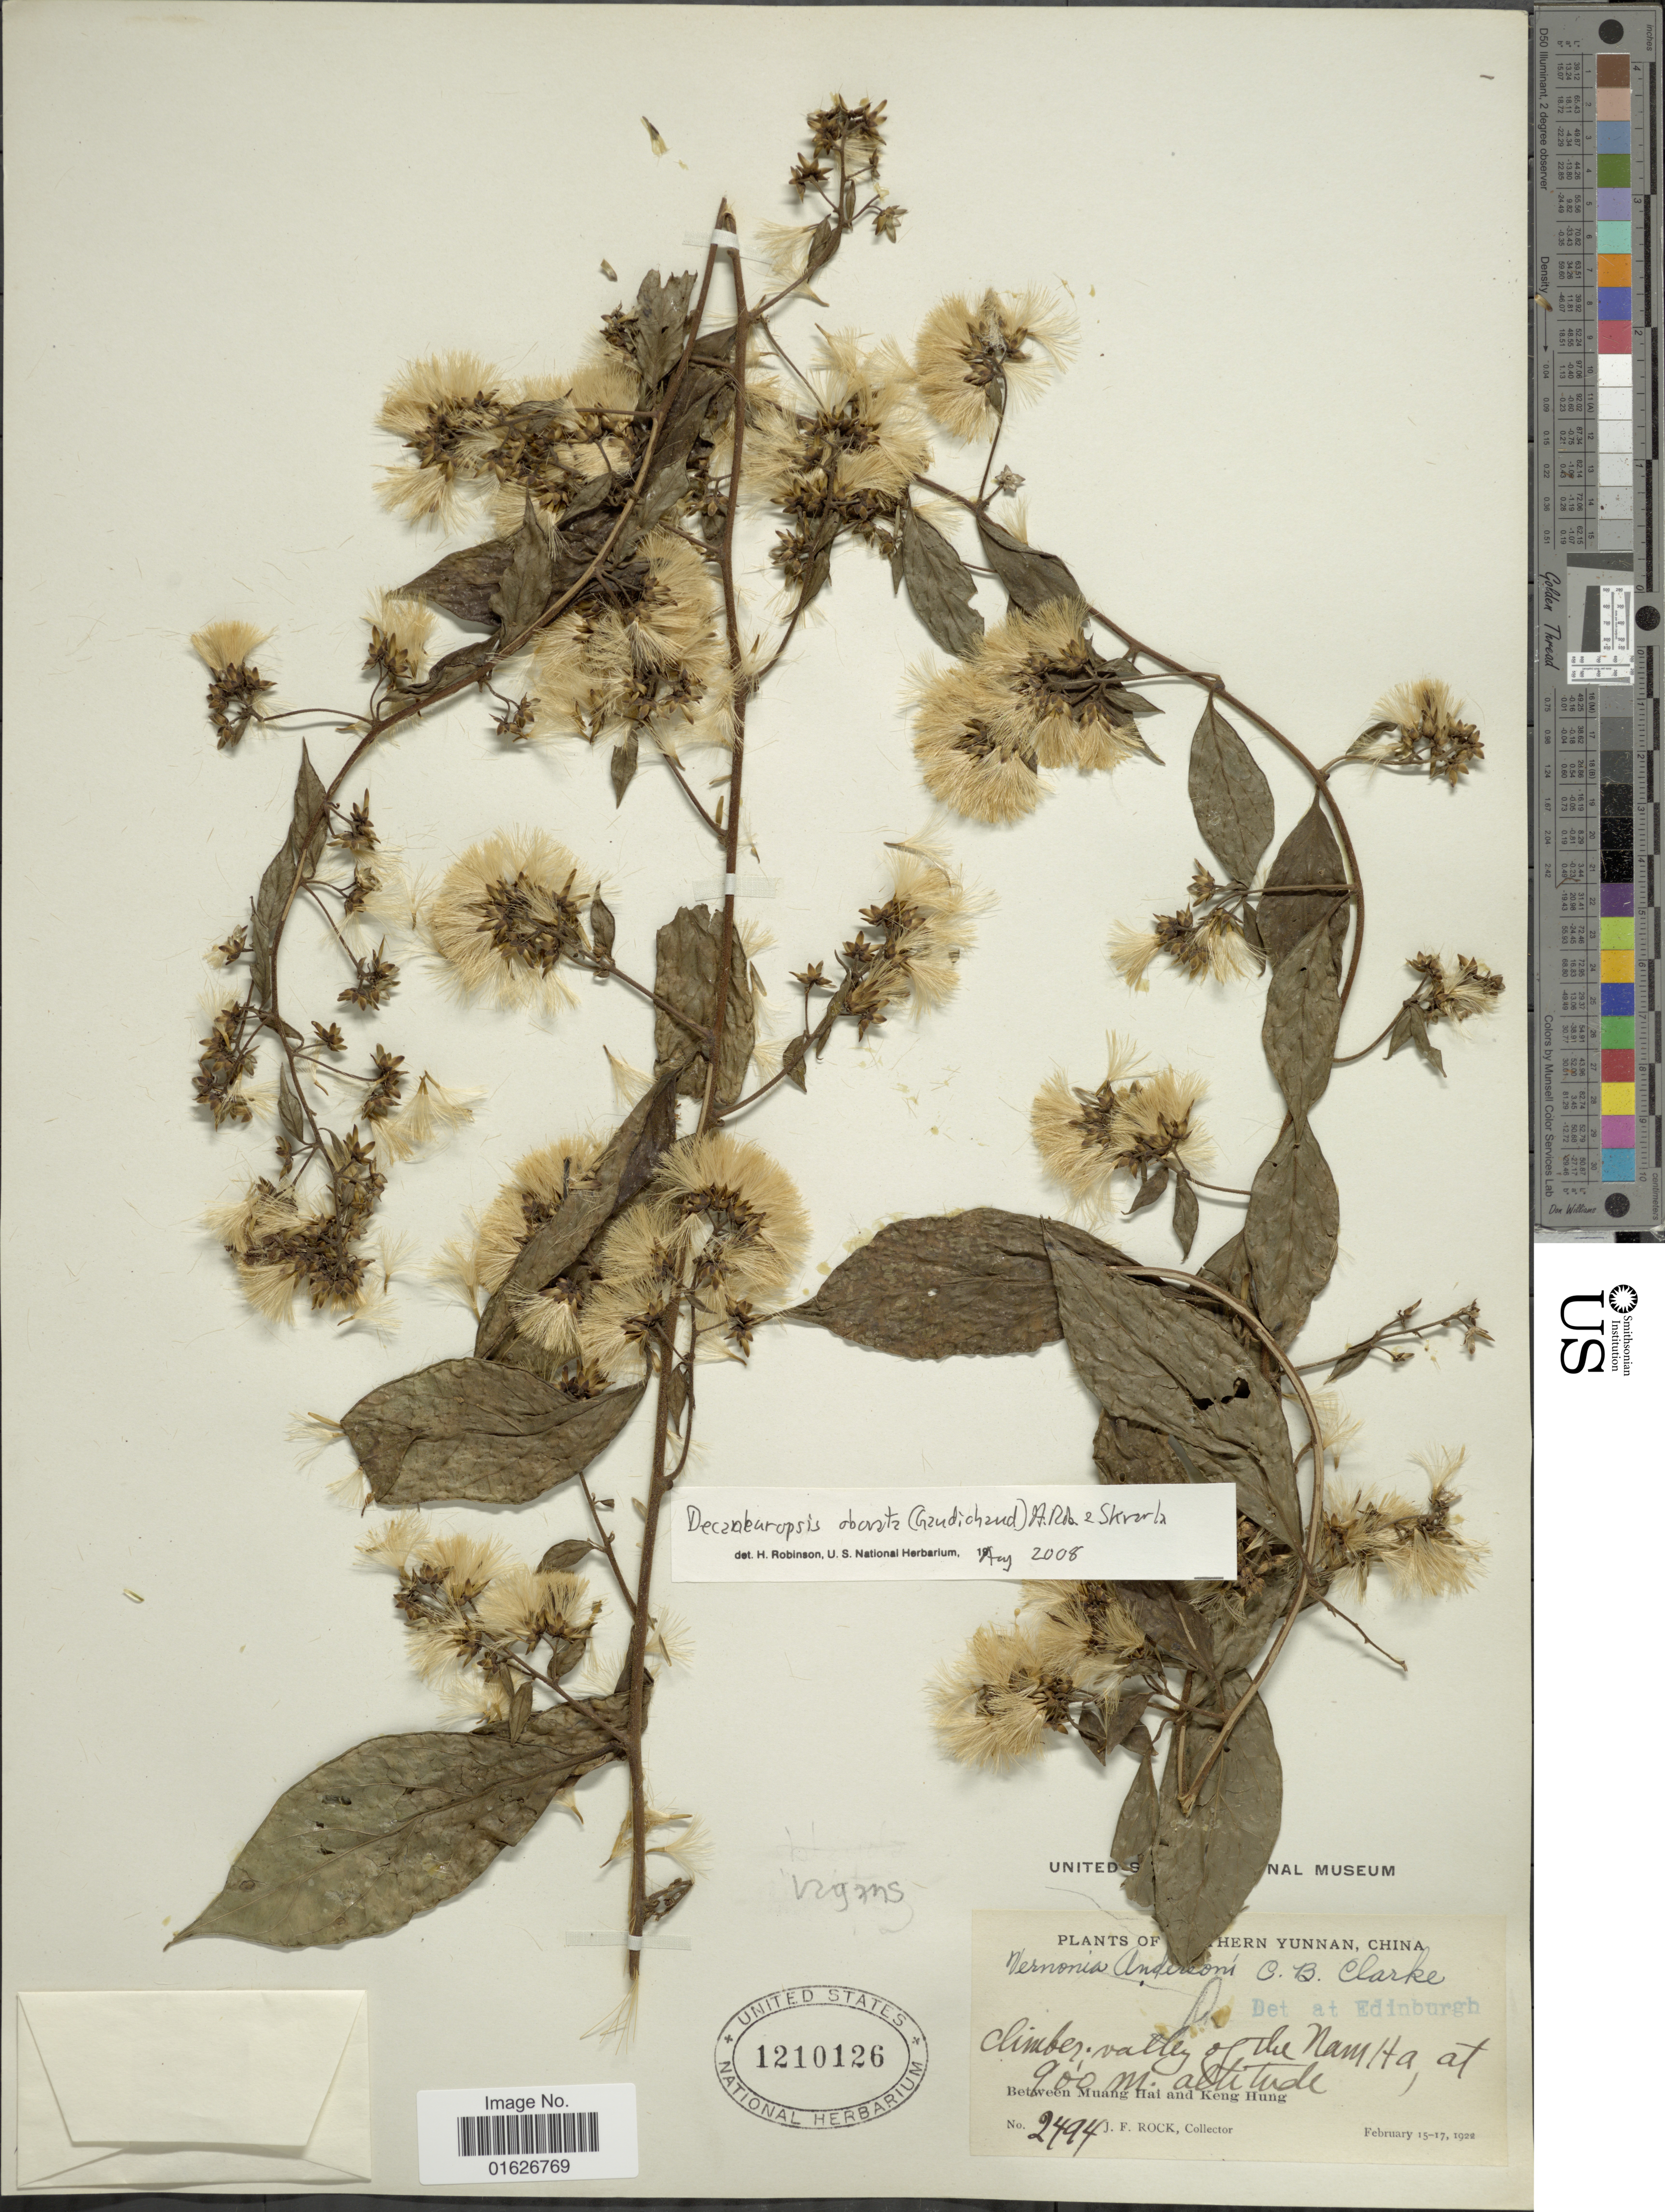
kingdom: Plantae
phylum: Tracheophyta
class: Magnoliopsida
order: Asterales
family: Asteraceae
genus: Decaneuropsis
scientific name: Decaneuropsis obovata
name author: (Gaudich.) H. Rob. & Skvarla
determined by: Robinson, H. E., (US), Smithsonian Institution - National Museum of Natural History (UNITED STATES)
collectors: J. Rock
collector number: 2494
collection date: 1922-02-15/1922-02-17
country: China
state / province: Yunnan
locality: Valley of the Namha, Between Muang Hai and Keng Hung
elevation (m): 900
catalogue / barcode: US 1210126